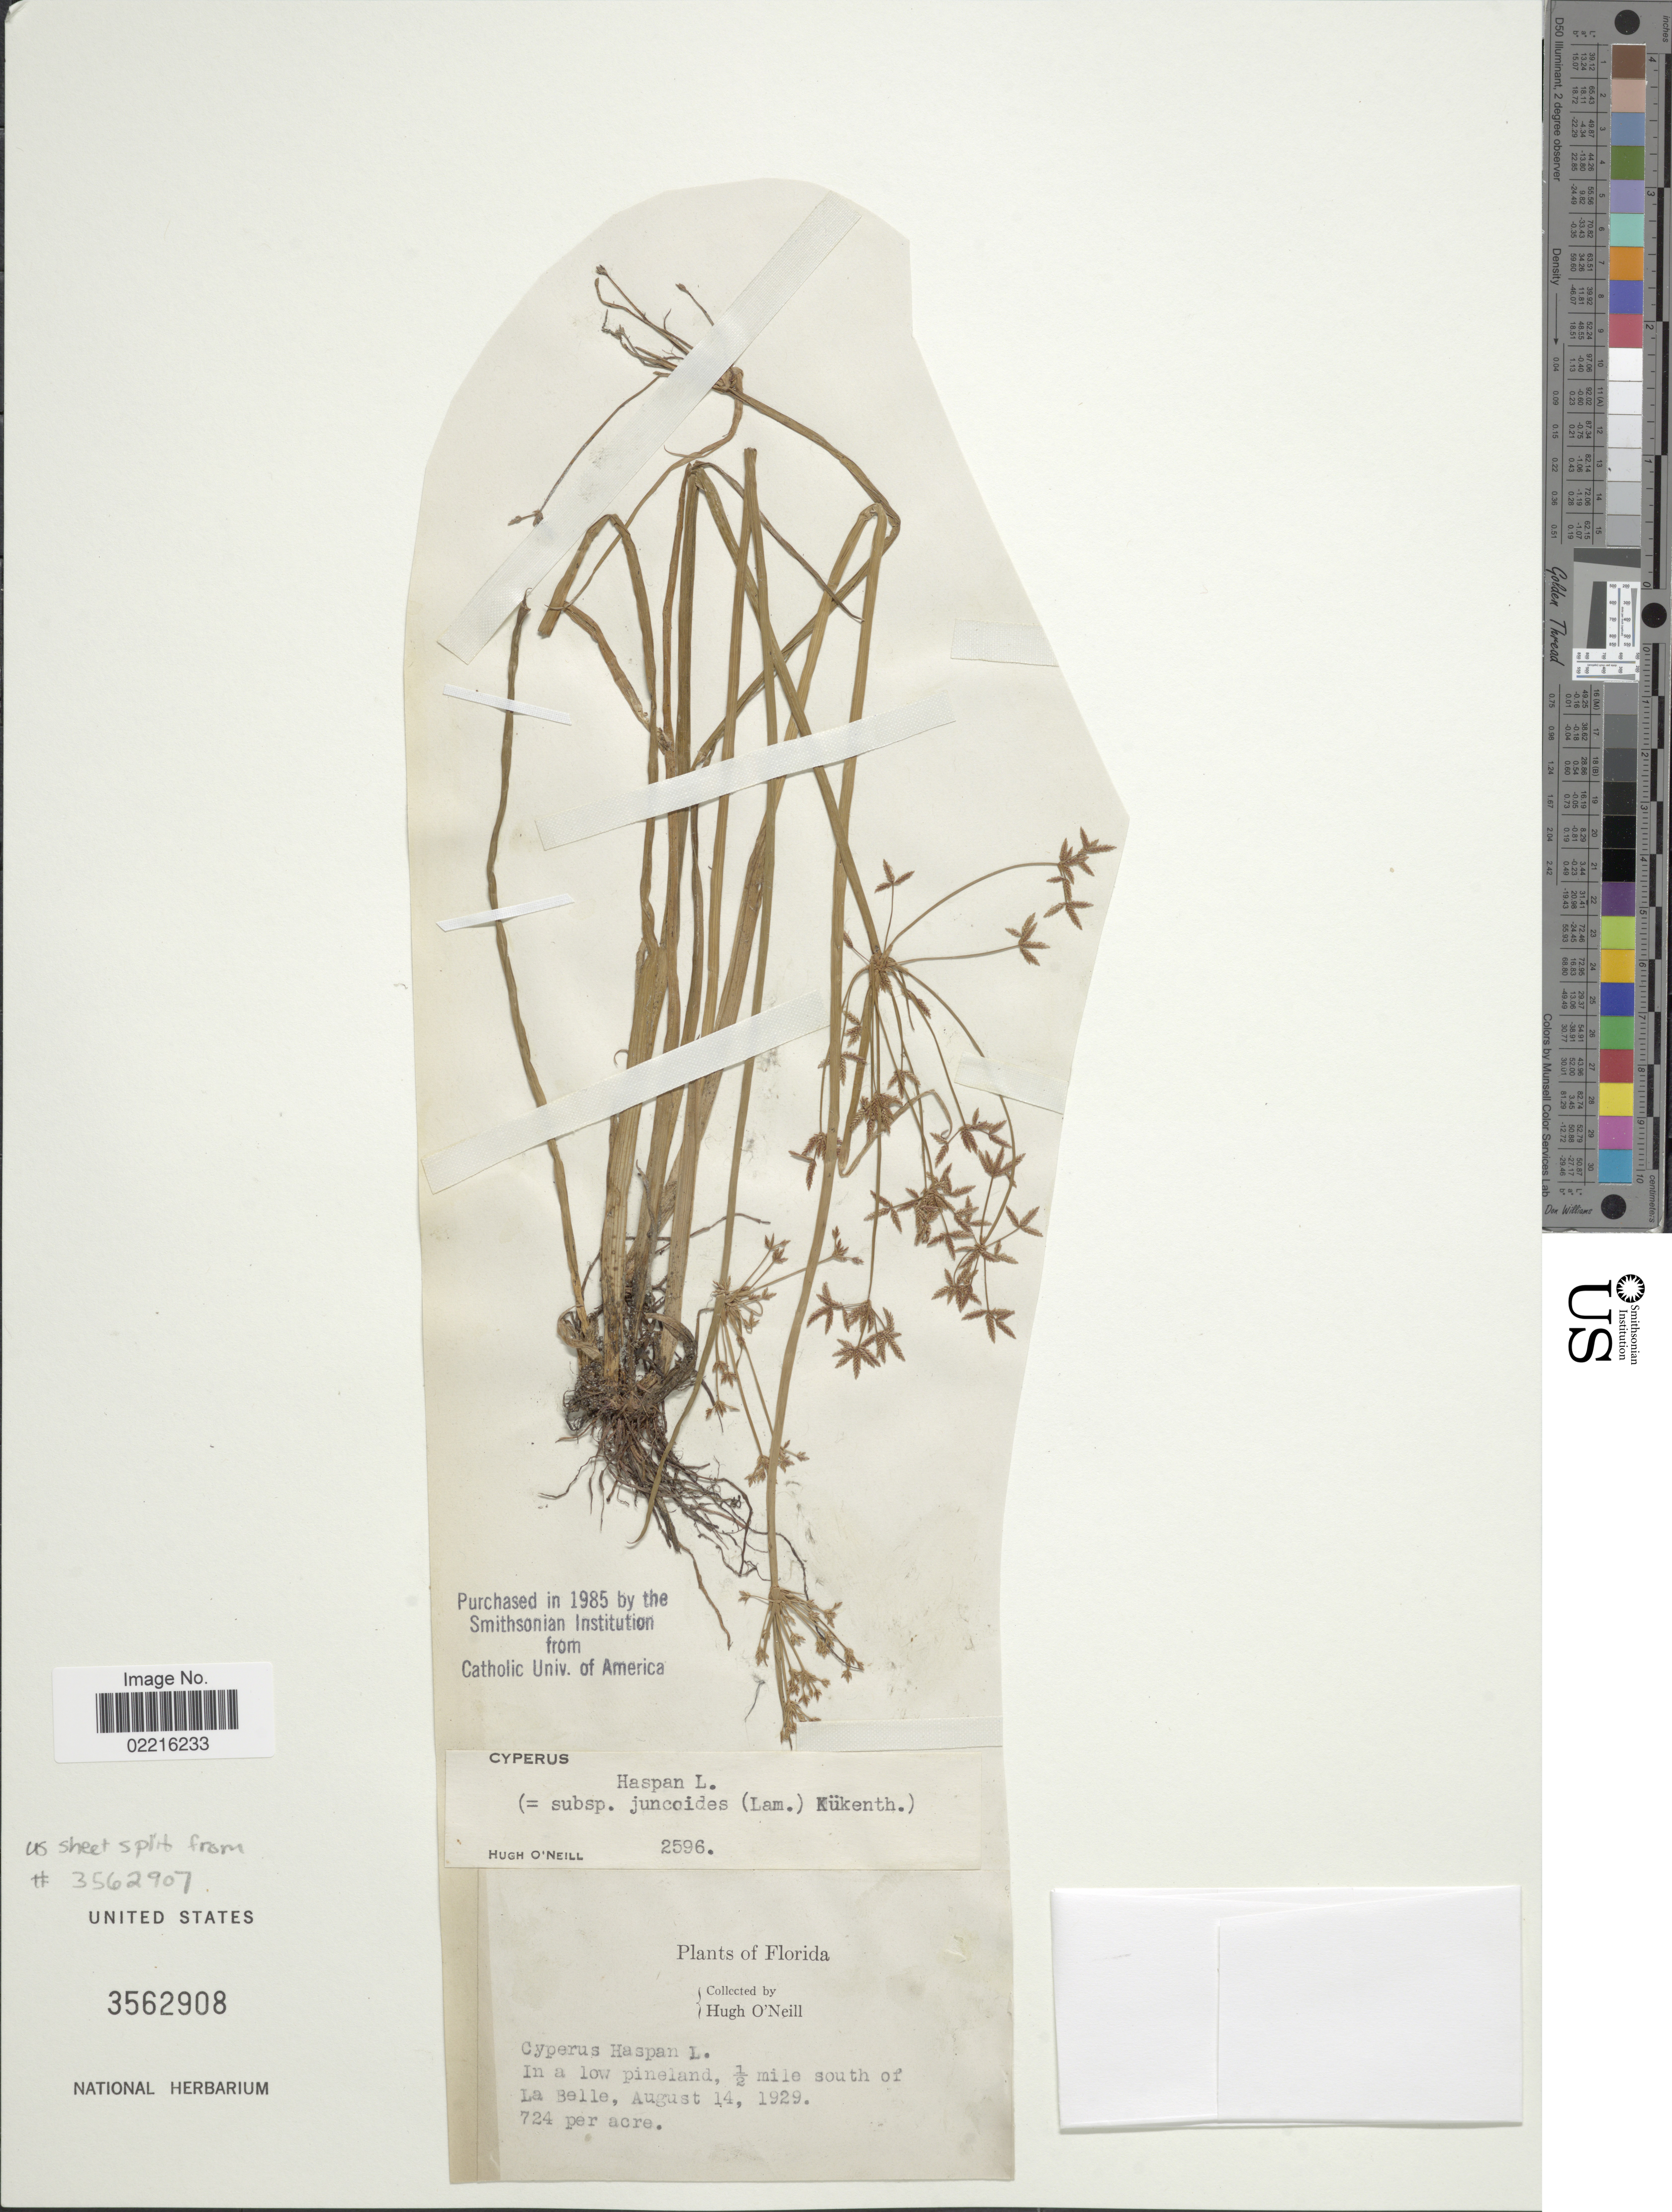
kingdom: Plantae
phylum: Tracheophyta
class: Liliopsida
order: Poales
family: Cyperaceae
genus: Cyperus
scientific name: Cyperus haspan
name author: L.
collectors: H. O'Neill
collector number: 724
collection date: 1929-08-14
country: United States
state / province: Florida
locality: ½ mile south of La Belle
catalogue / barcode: US 3562908